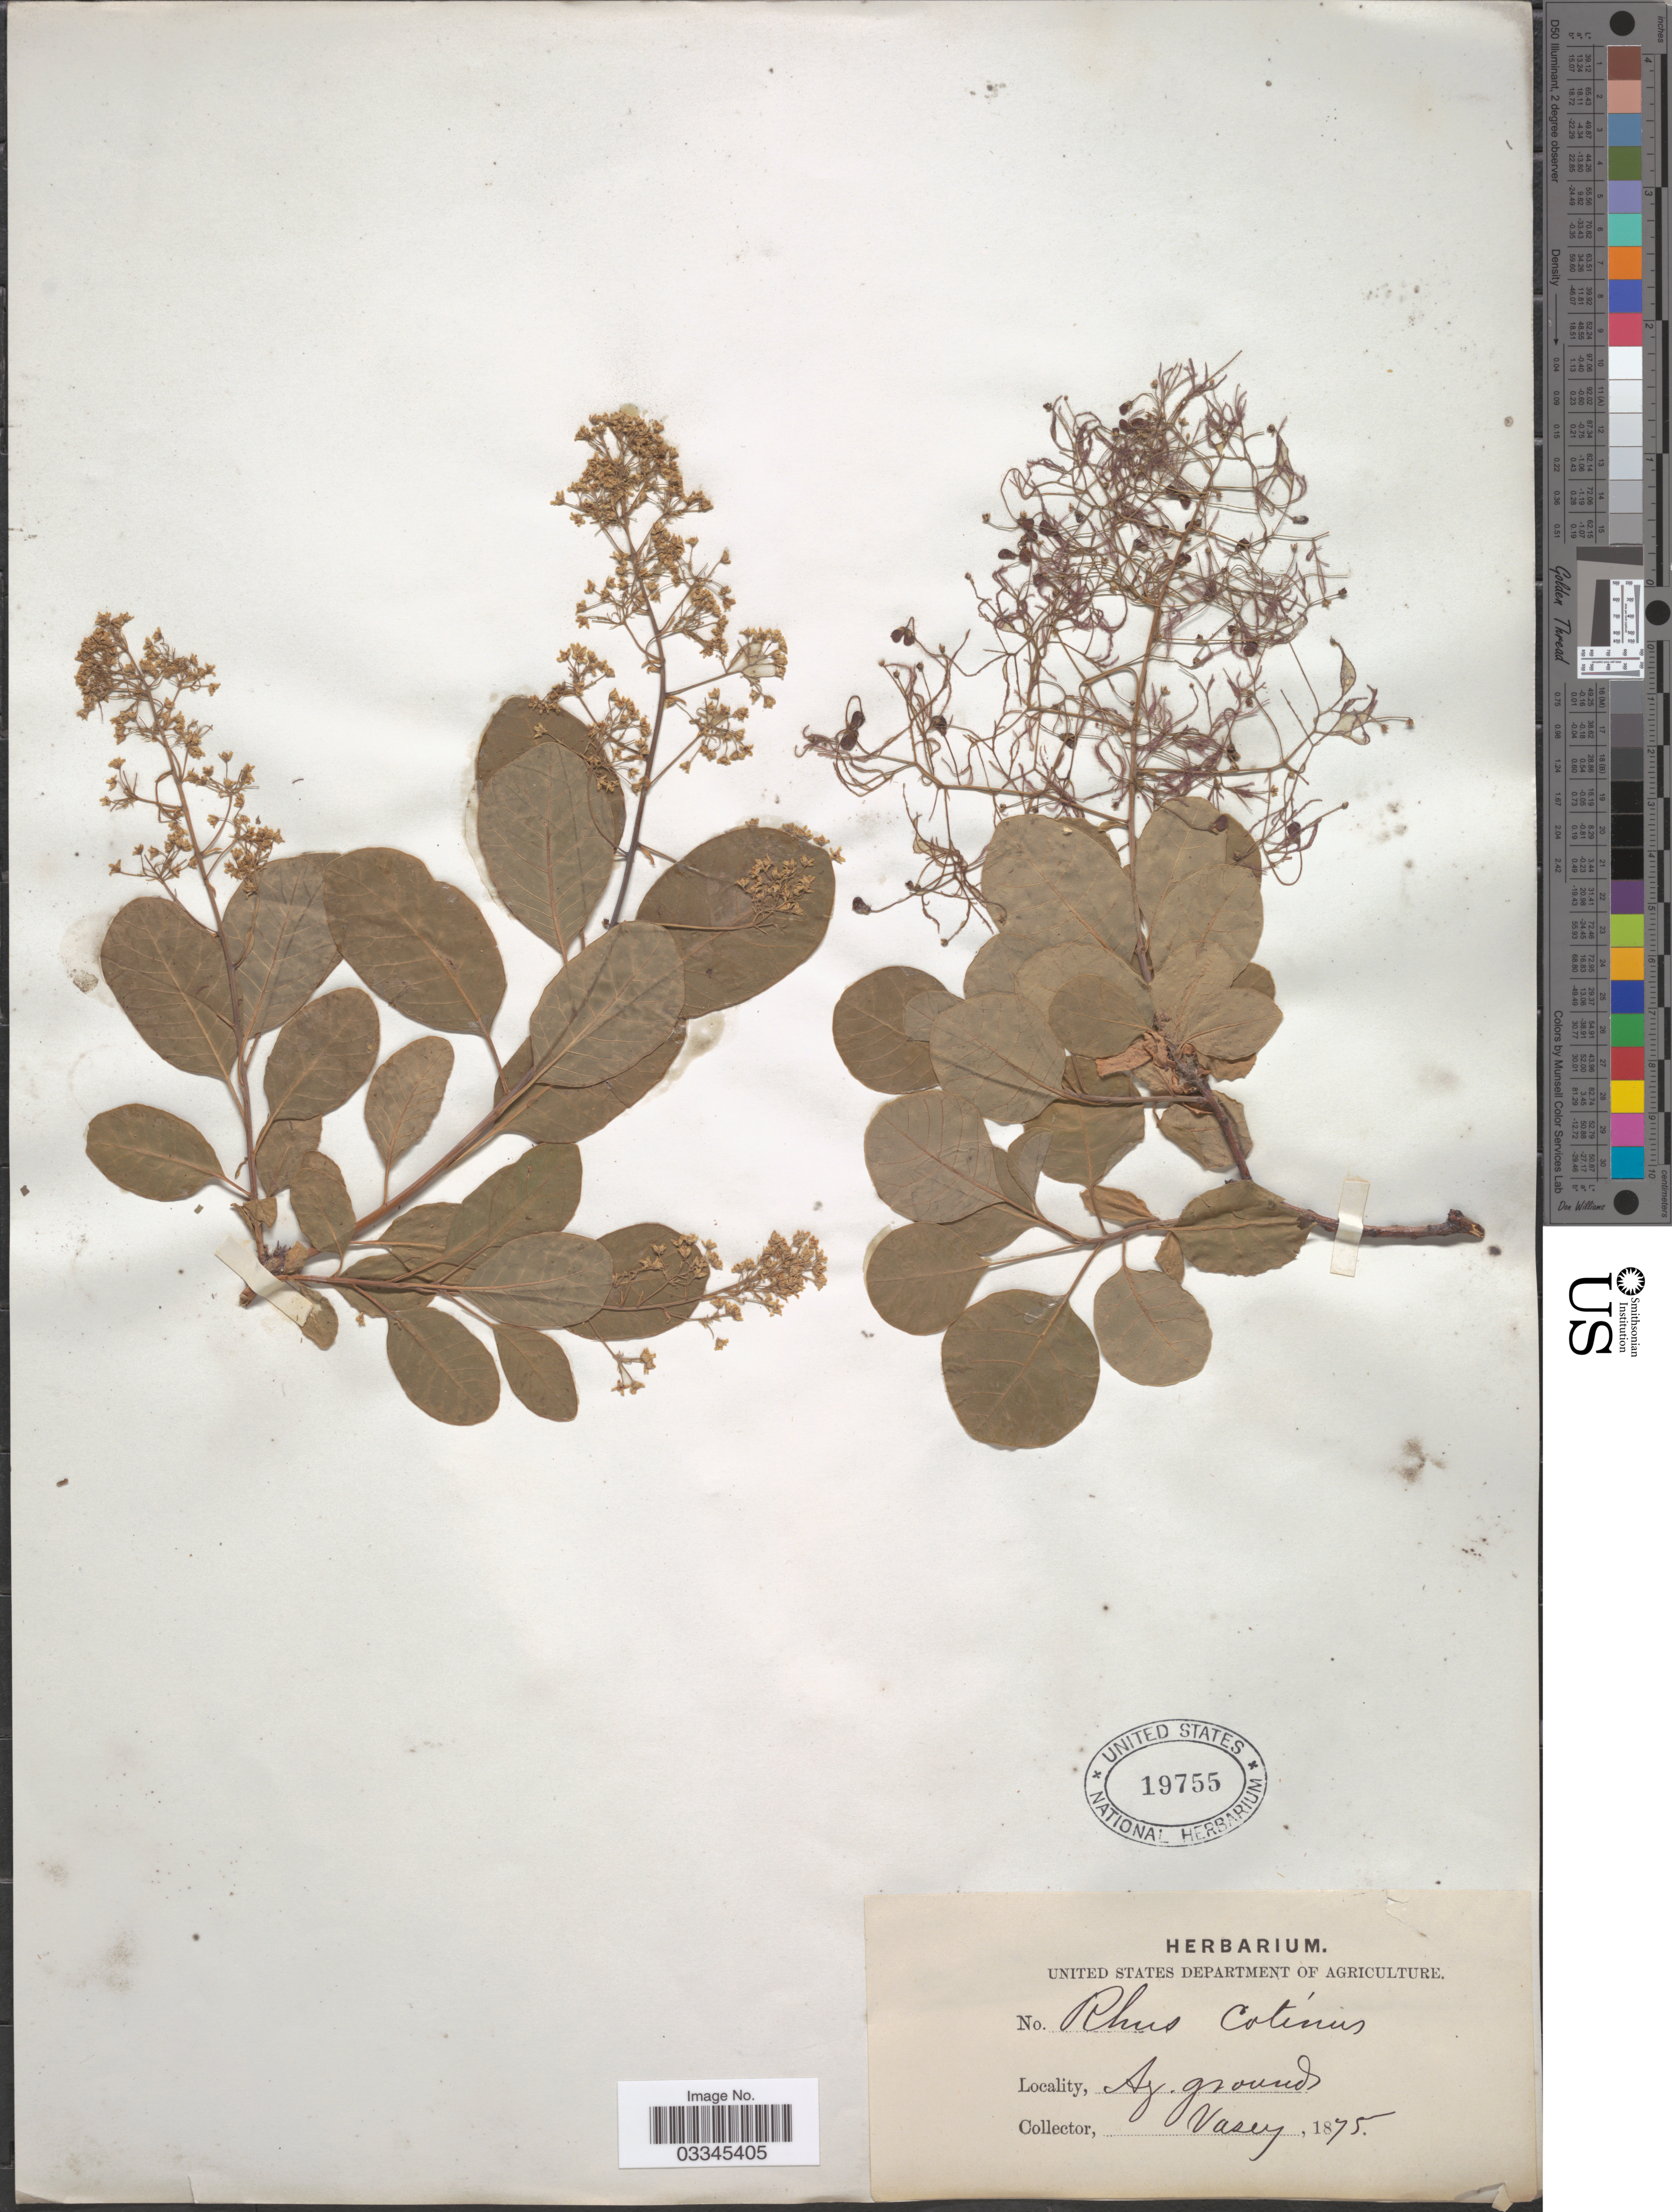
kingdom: Plantae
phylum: Tracheophyta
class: Magnoliopsida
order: Sapindales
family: Anacardiaceae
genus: Cotinus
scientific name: Cotinus coggygria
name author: Scop.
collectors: Vasey, --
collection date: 1875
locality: Ag. grounds.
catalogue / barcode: US 19755